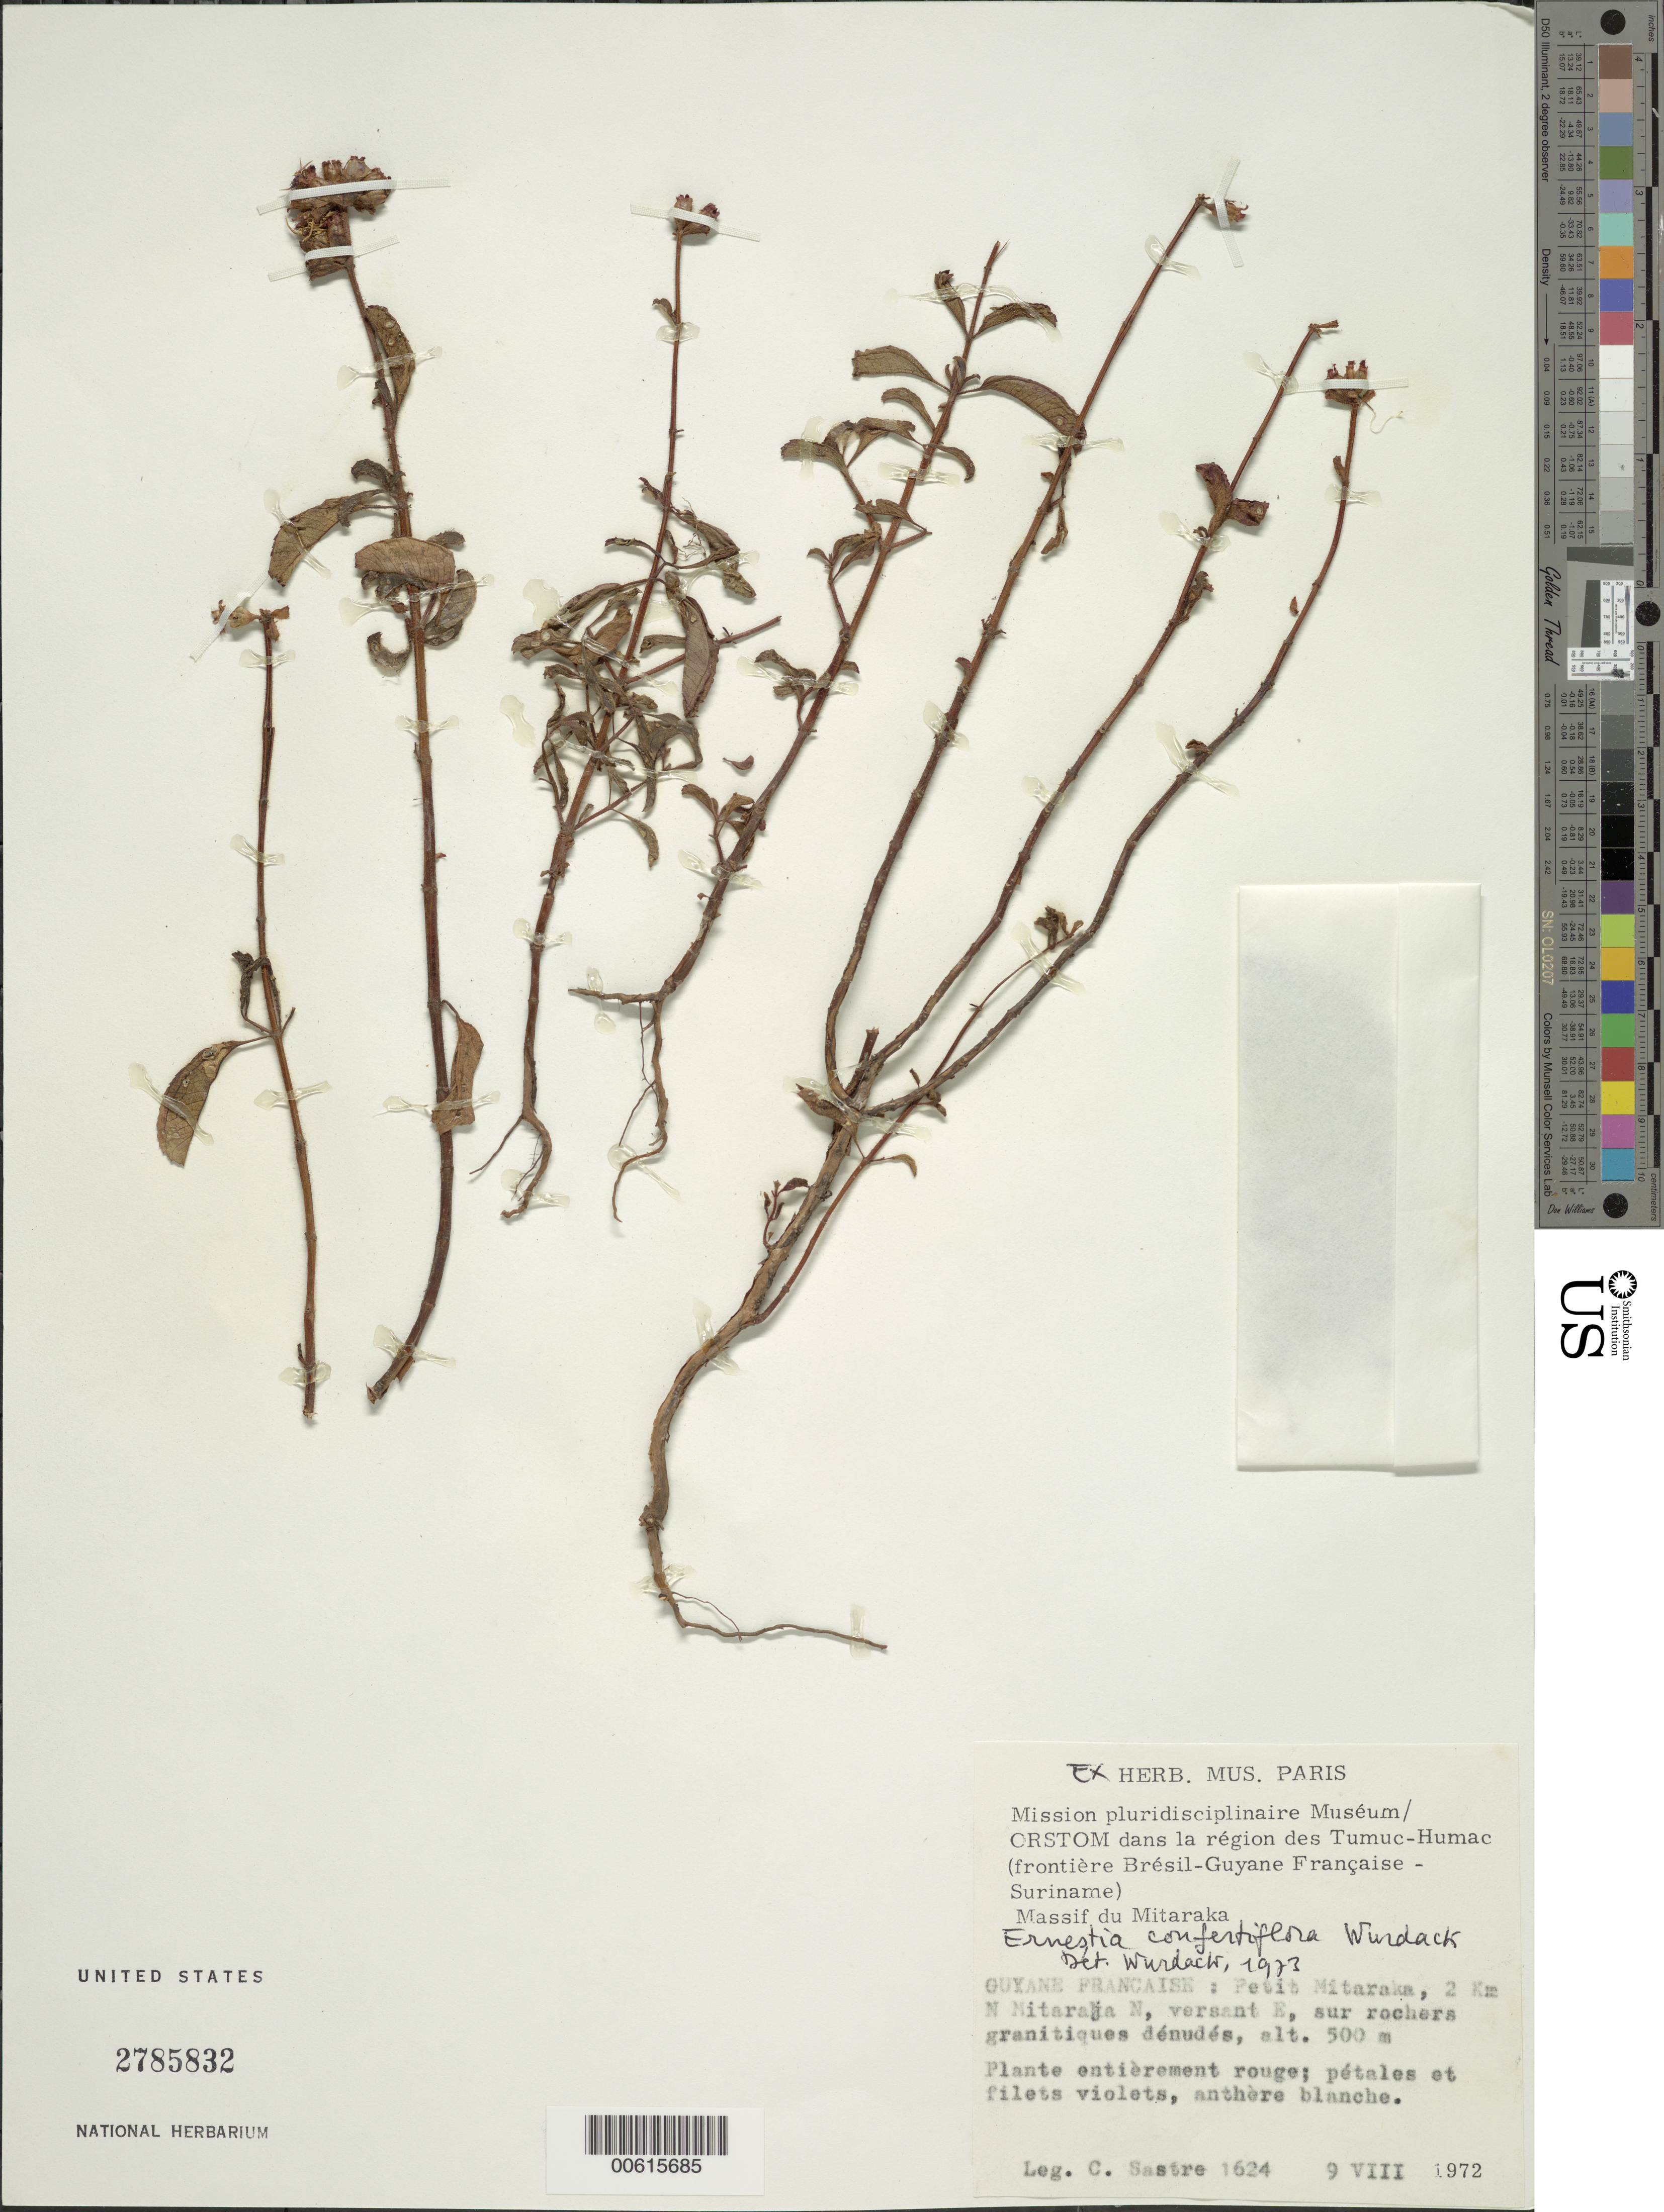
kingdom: Plantae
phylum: Tracheophyta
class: Magnoliopsida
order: Myrtales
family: Melastomataceae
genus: Ernestia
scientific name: Ernestia confertiflora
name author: Wurdack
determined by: Wurdack, John J., (US), US (UNITED STATES)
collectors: C. H. L. Sastre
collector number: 1624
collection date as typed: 9-Aug-72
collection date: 1972-08-09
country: French Guiana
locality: Petit Mitaraka, 2 km N Mitaraka N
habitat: Versant E, sur rochers granitiques denudes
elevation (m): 500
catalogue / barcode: US 2785832